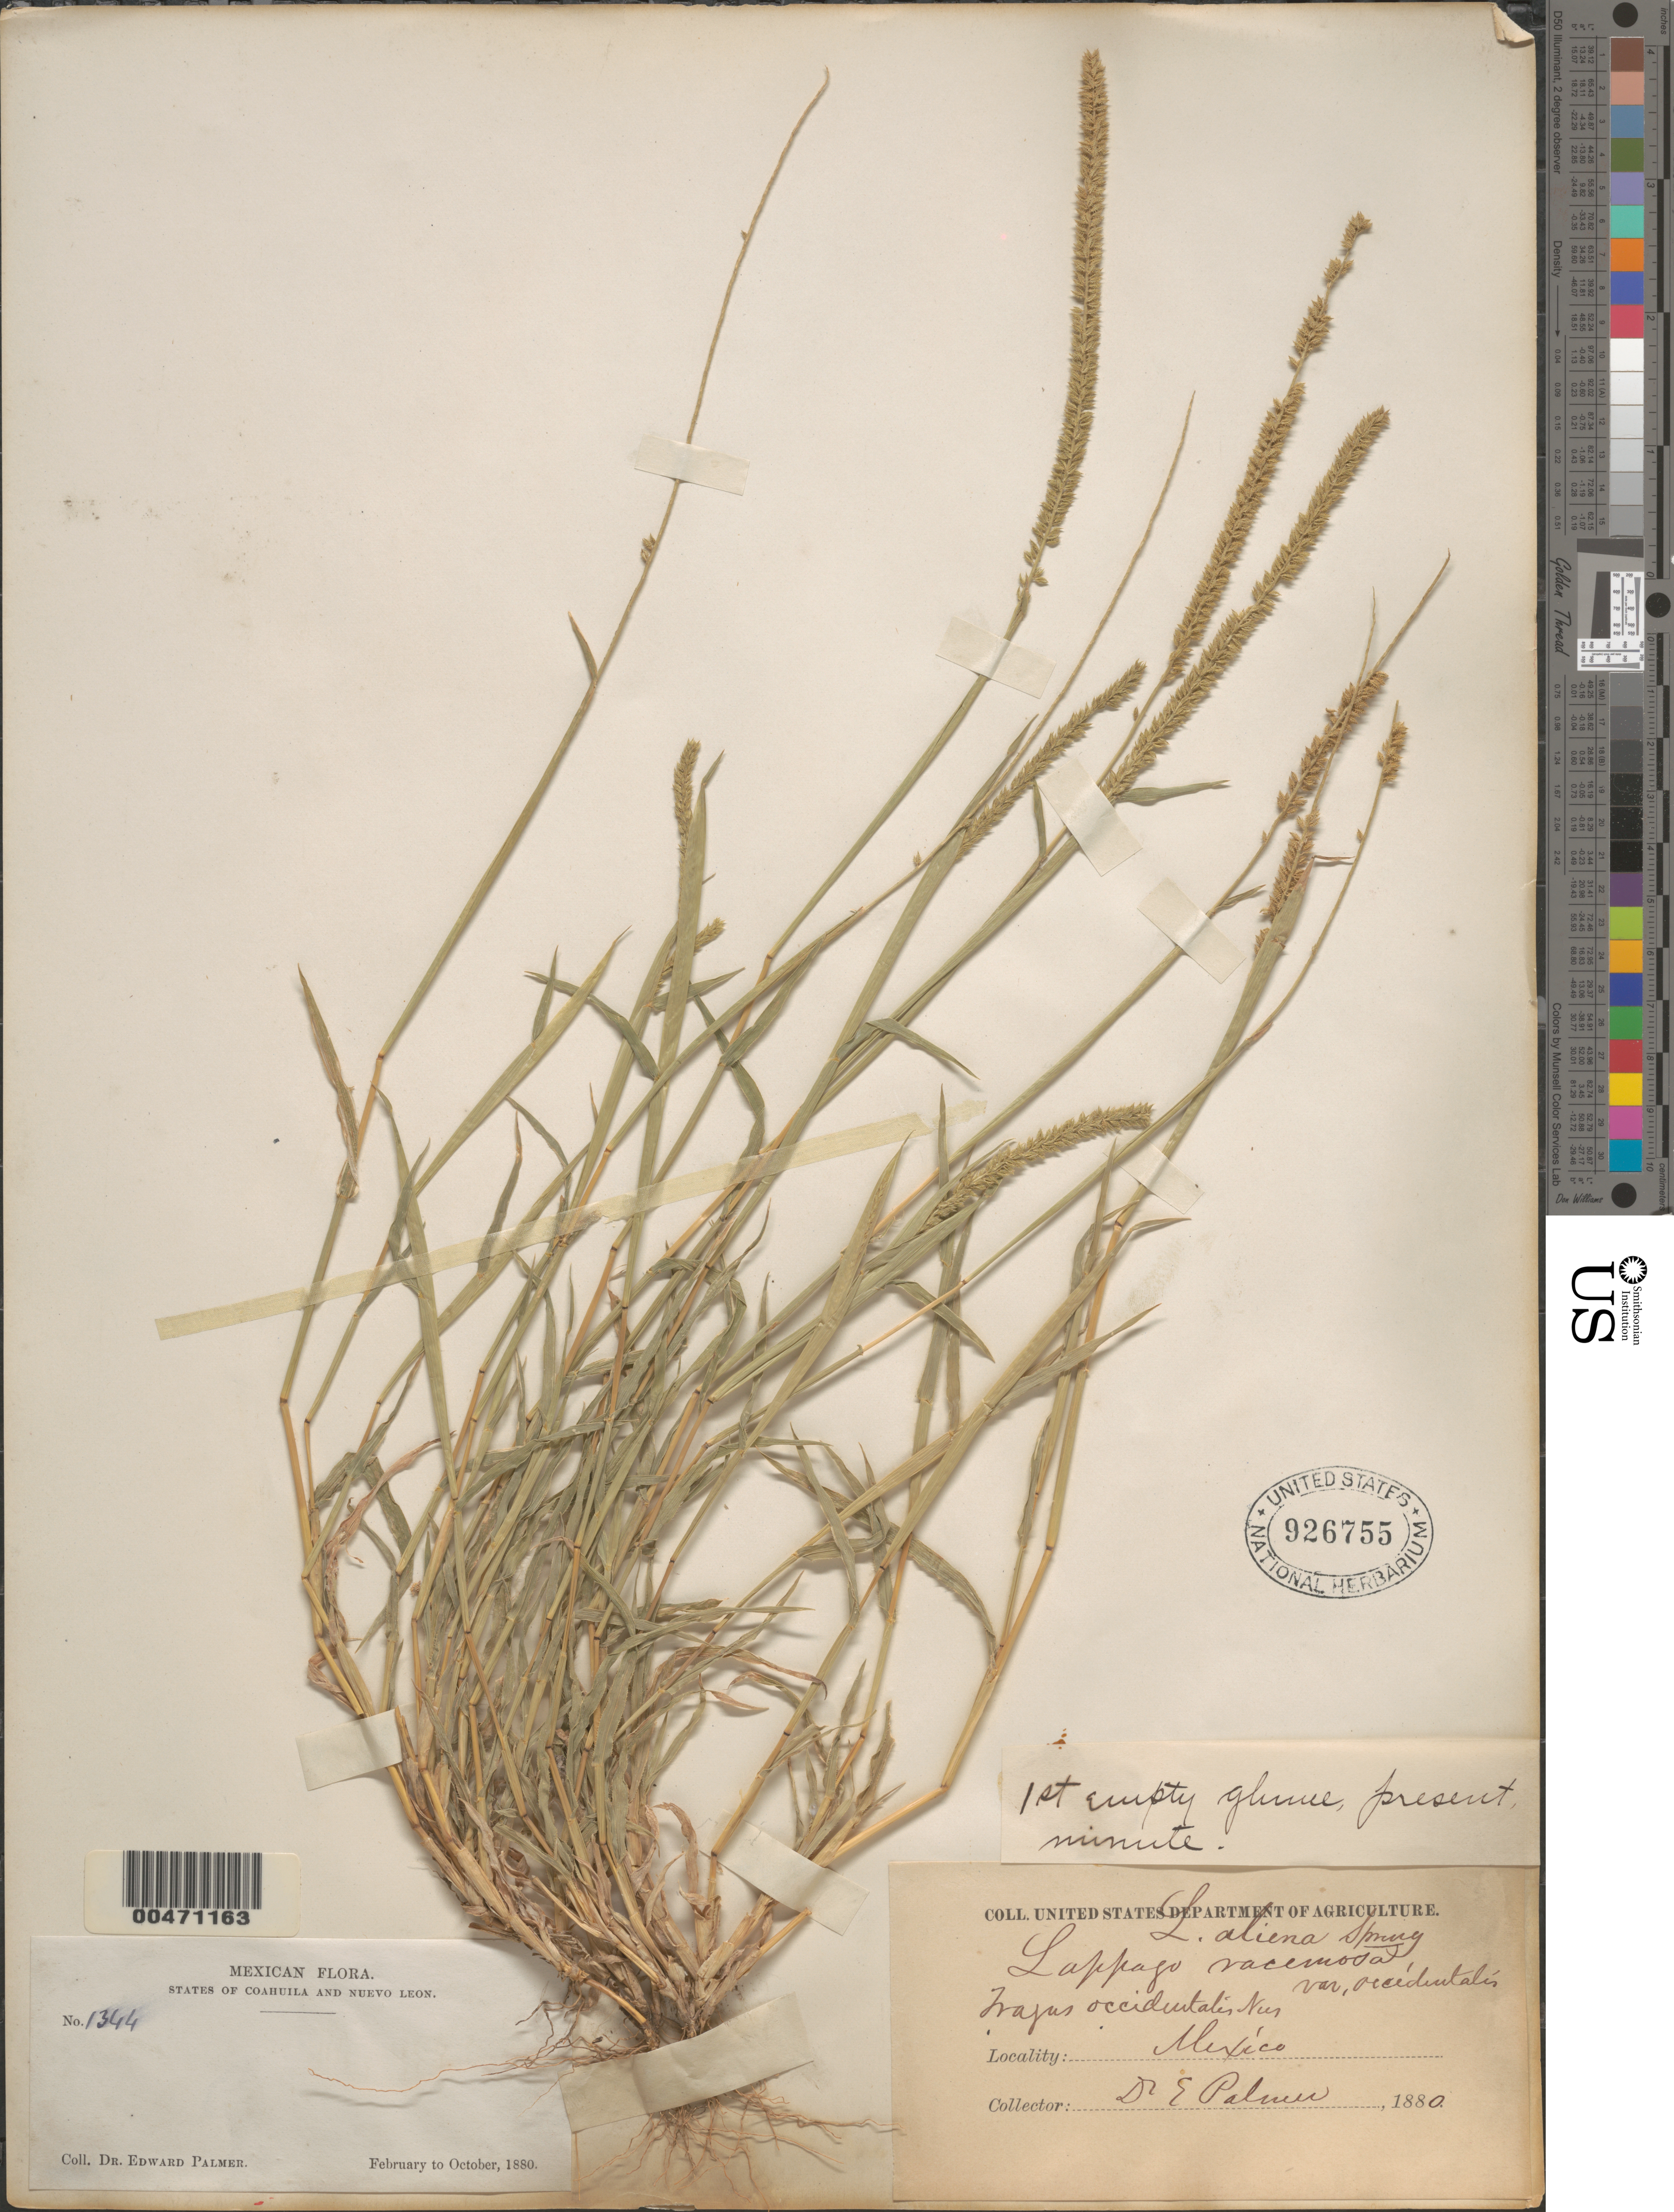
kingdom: Plantae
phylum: Tracheophyta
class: Liliopsida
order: Poales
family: Poaceae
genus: Tragus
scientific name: Tragus berteronianus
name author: Schult.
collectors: E. Palmer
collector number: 1344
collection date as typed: Feb 1880 to Oct 1880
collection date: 1880-02/1880-10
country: Mexico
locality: States of Coahuila & Nuevo Leon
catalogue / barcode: US 926755